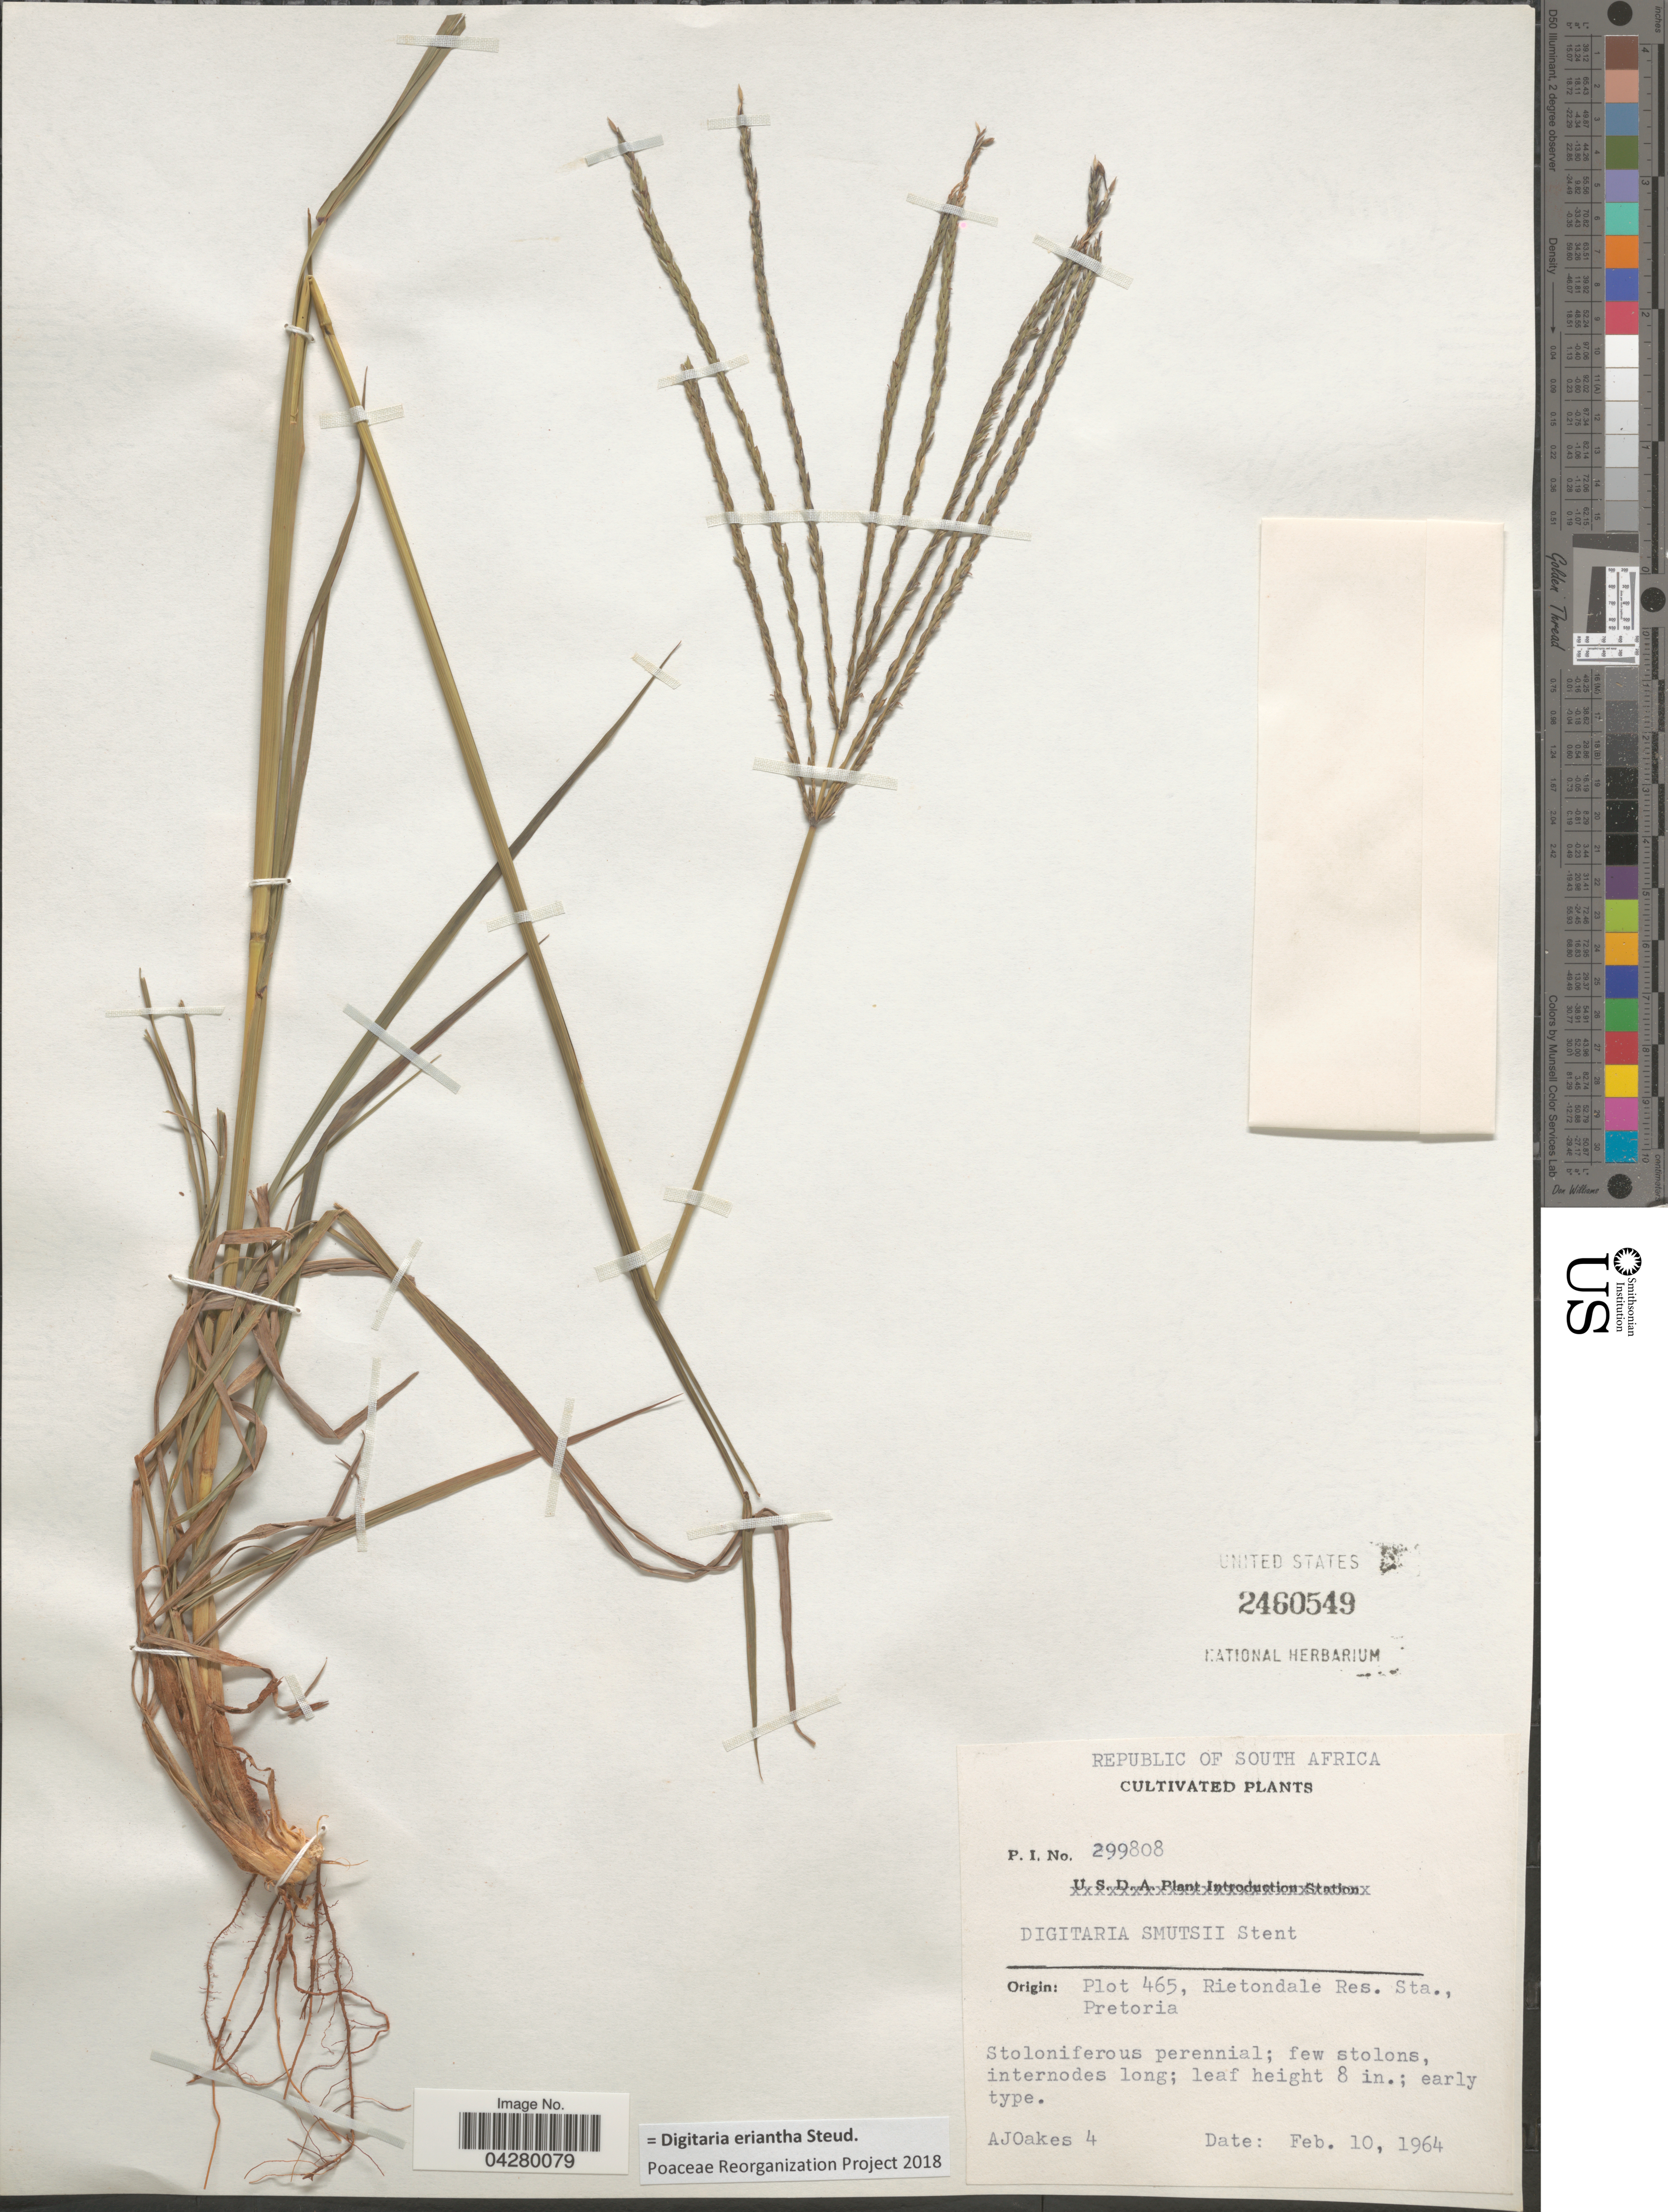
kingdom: Plantae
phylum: Tracheophyta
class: Liliopsida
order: Poales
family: Poaceae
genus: Digitaria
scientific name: Digitaria eriantha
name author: Steud.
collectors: A. Oakes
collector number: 4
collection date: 1964-02-10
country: South Africa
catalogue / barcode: US 2460549